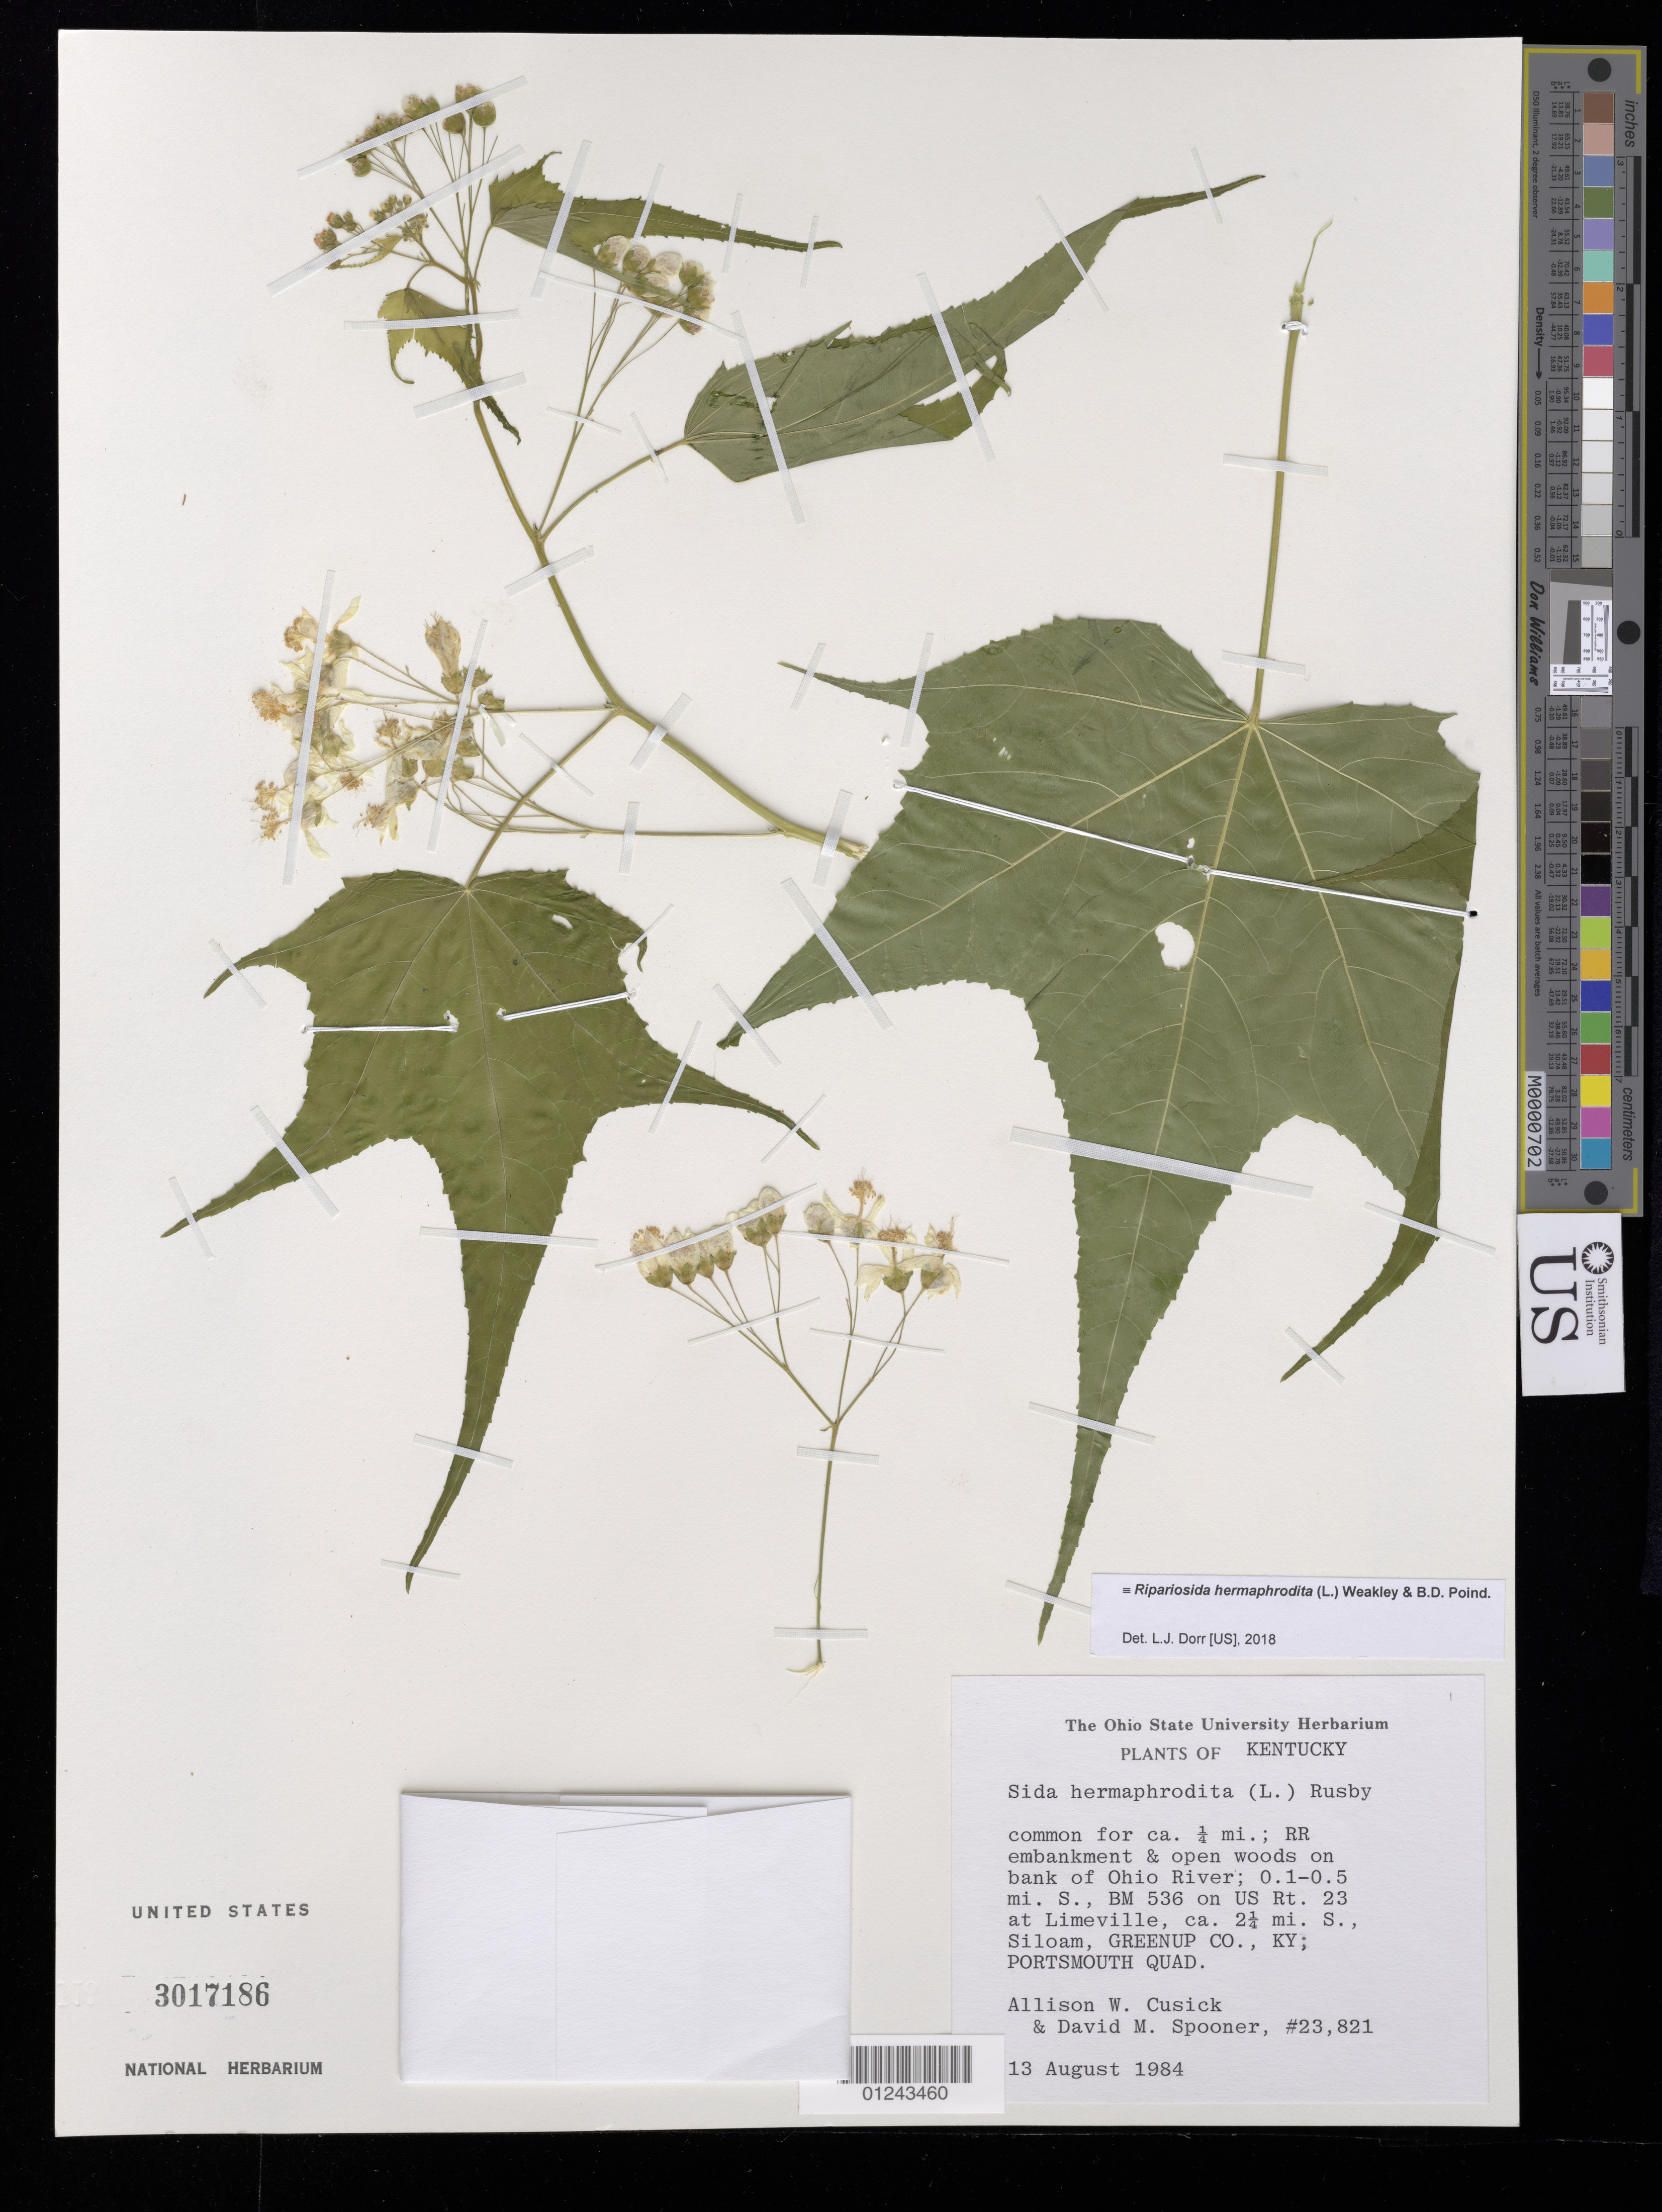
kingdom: Plantae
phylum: Tracheophyta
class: Magnoliopsida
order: Malvales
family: Malvaceae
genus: Ripariosida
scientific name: Ripariosida hermaphrodita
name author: (L.) Weakley & D.B. Poind.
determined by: Dorr, L. J., (BOT), Smithsonian Institution - National Museum of Natural History (UNITED STATES)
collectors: A. Cusick & D. Spooner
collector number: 23821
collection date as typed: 13 Aug 1984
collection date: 1984-08-13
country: United States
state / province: Kentucky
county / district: Greenup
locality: Bank of Ohio River.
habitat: Open woods.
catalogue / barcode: US 3017186